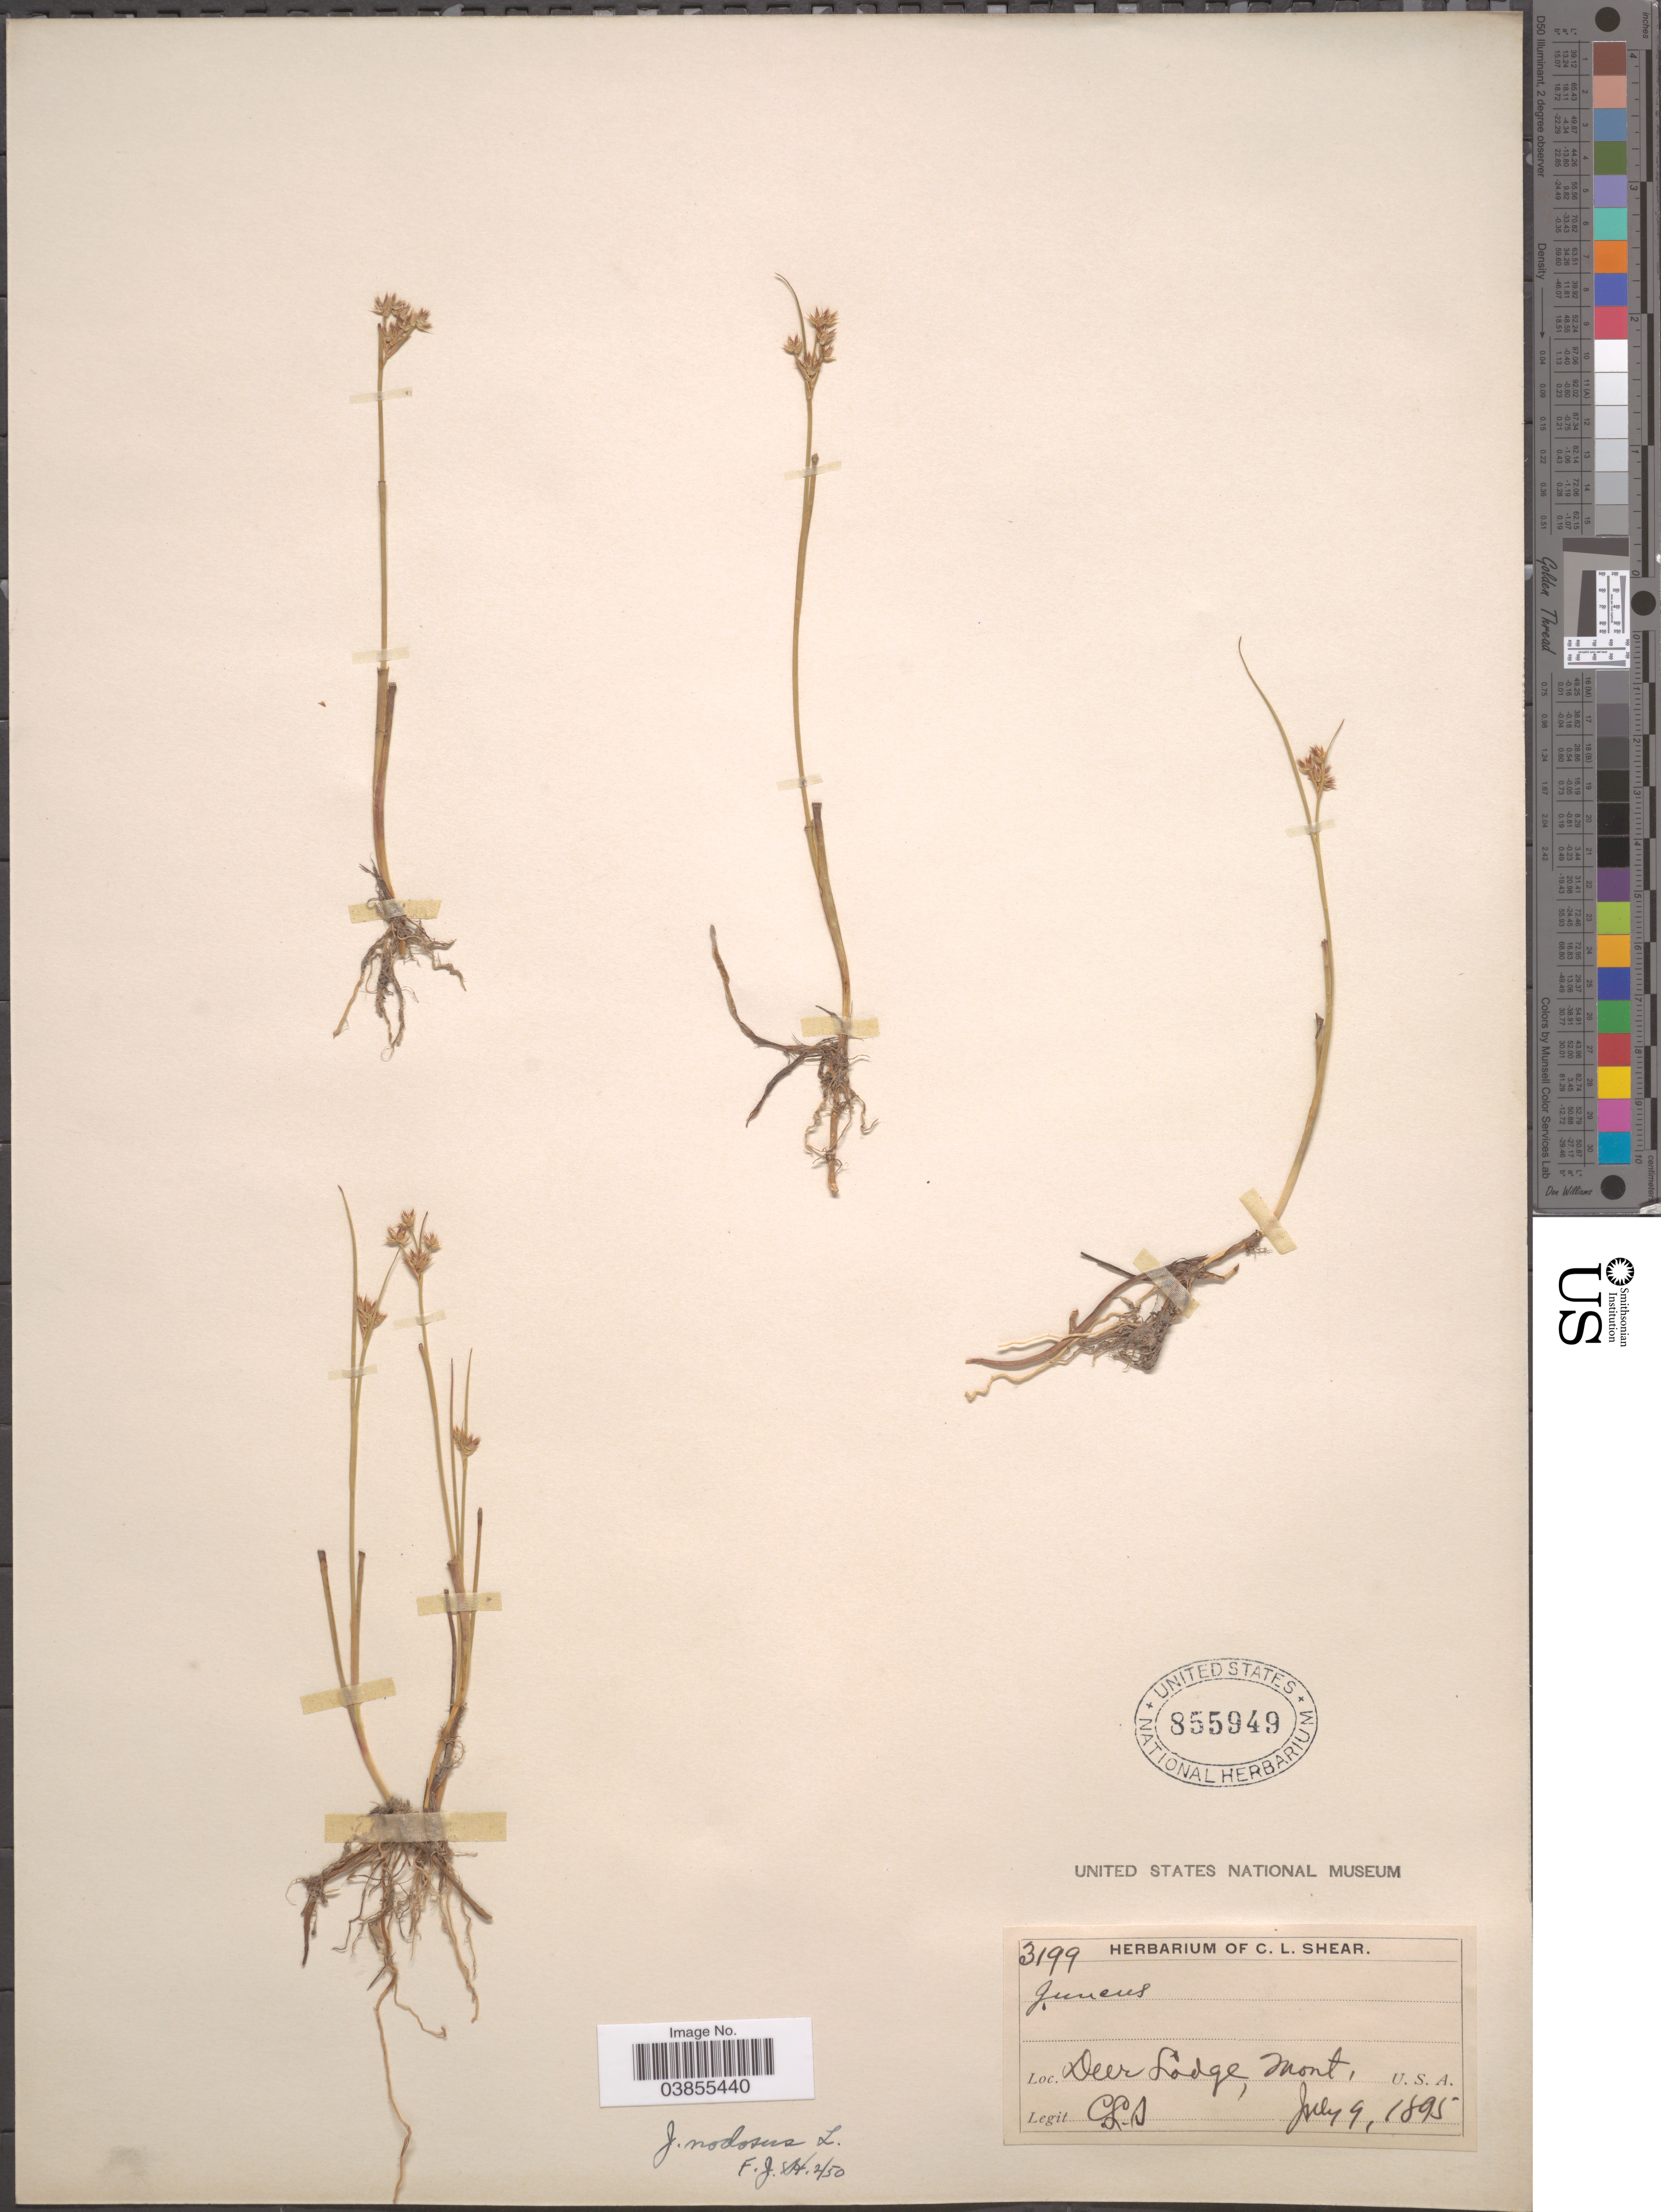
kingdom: Plantae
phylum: Tracheophyta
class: Liliopsida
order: Poales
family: Juncaceae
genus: Juncus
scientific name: Juncus nodosus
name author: L.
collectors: C. L. Shear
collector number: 3199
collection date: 1895-07-09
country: United States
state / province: Montana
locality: Deer Lodge.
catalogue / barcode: US 855949